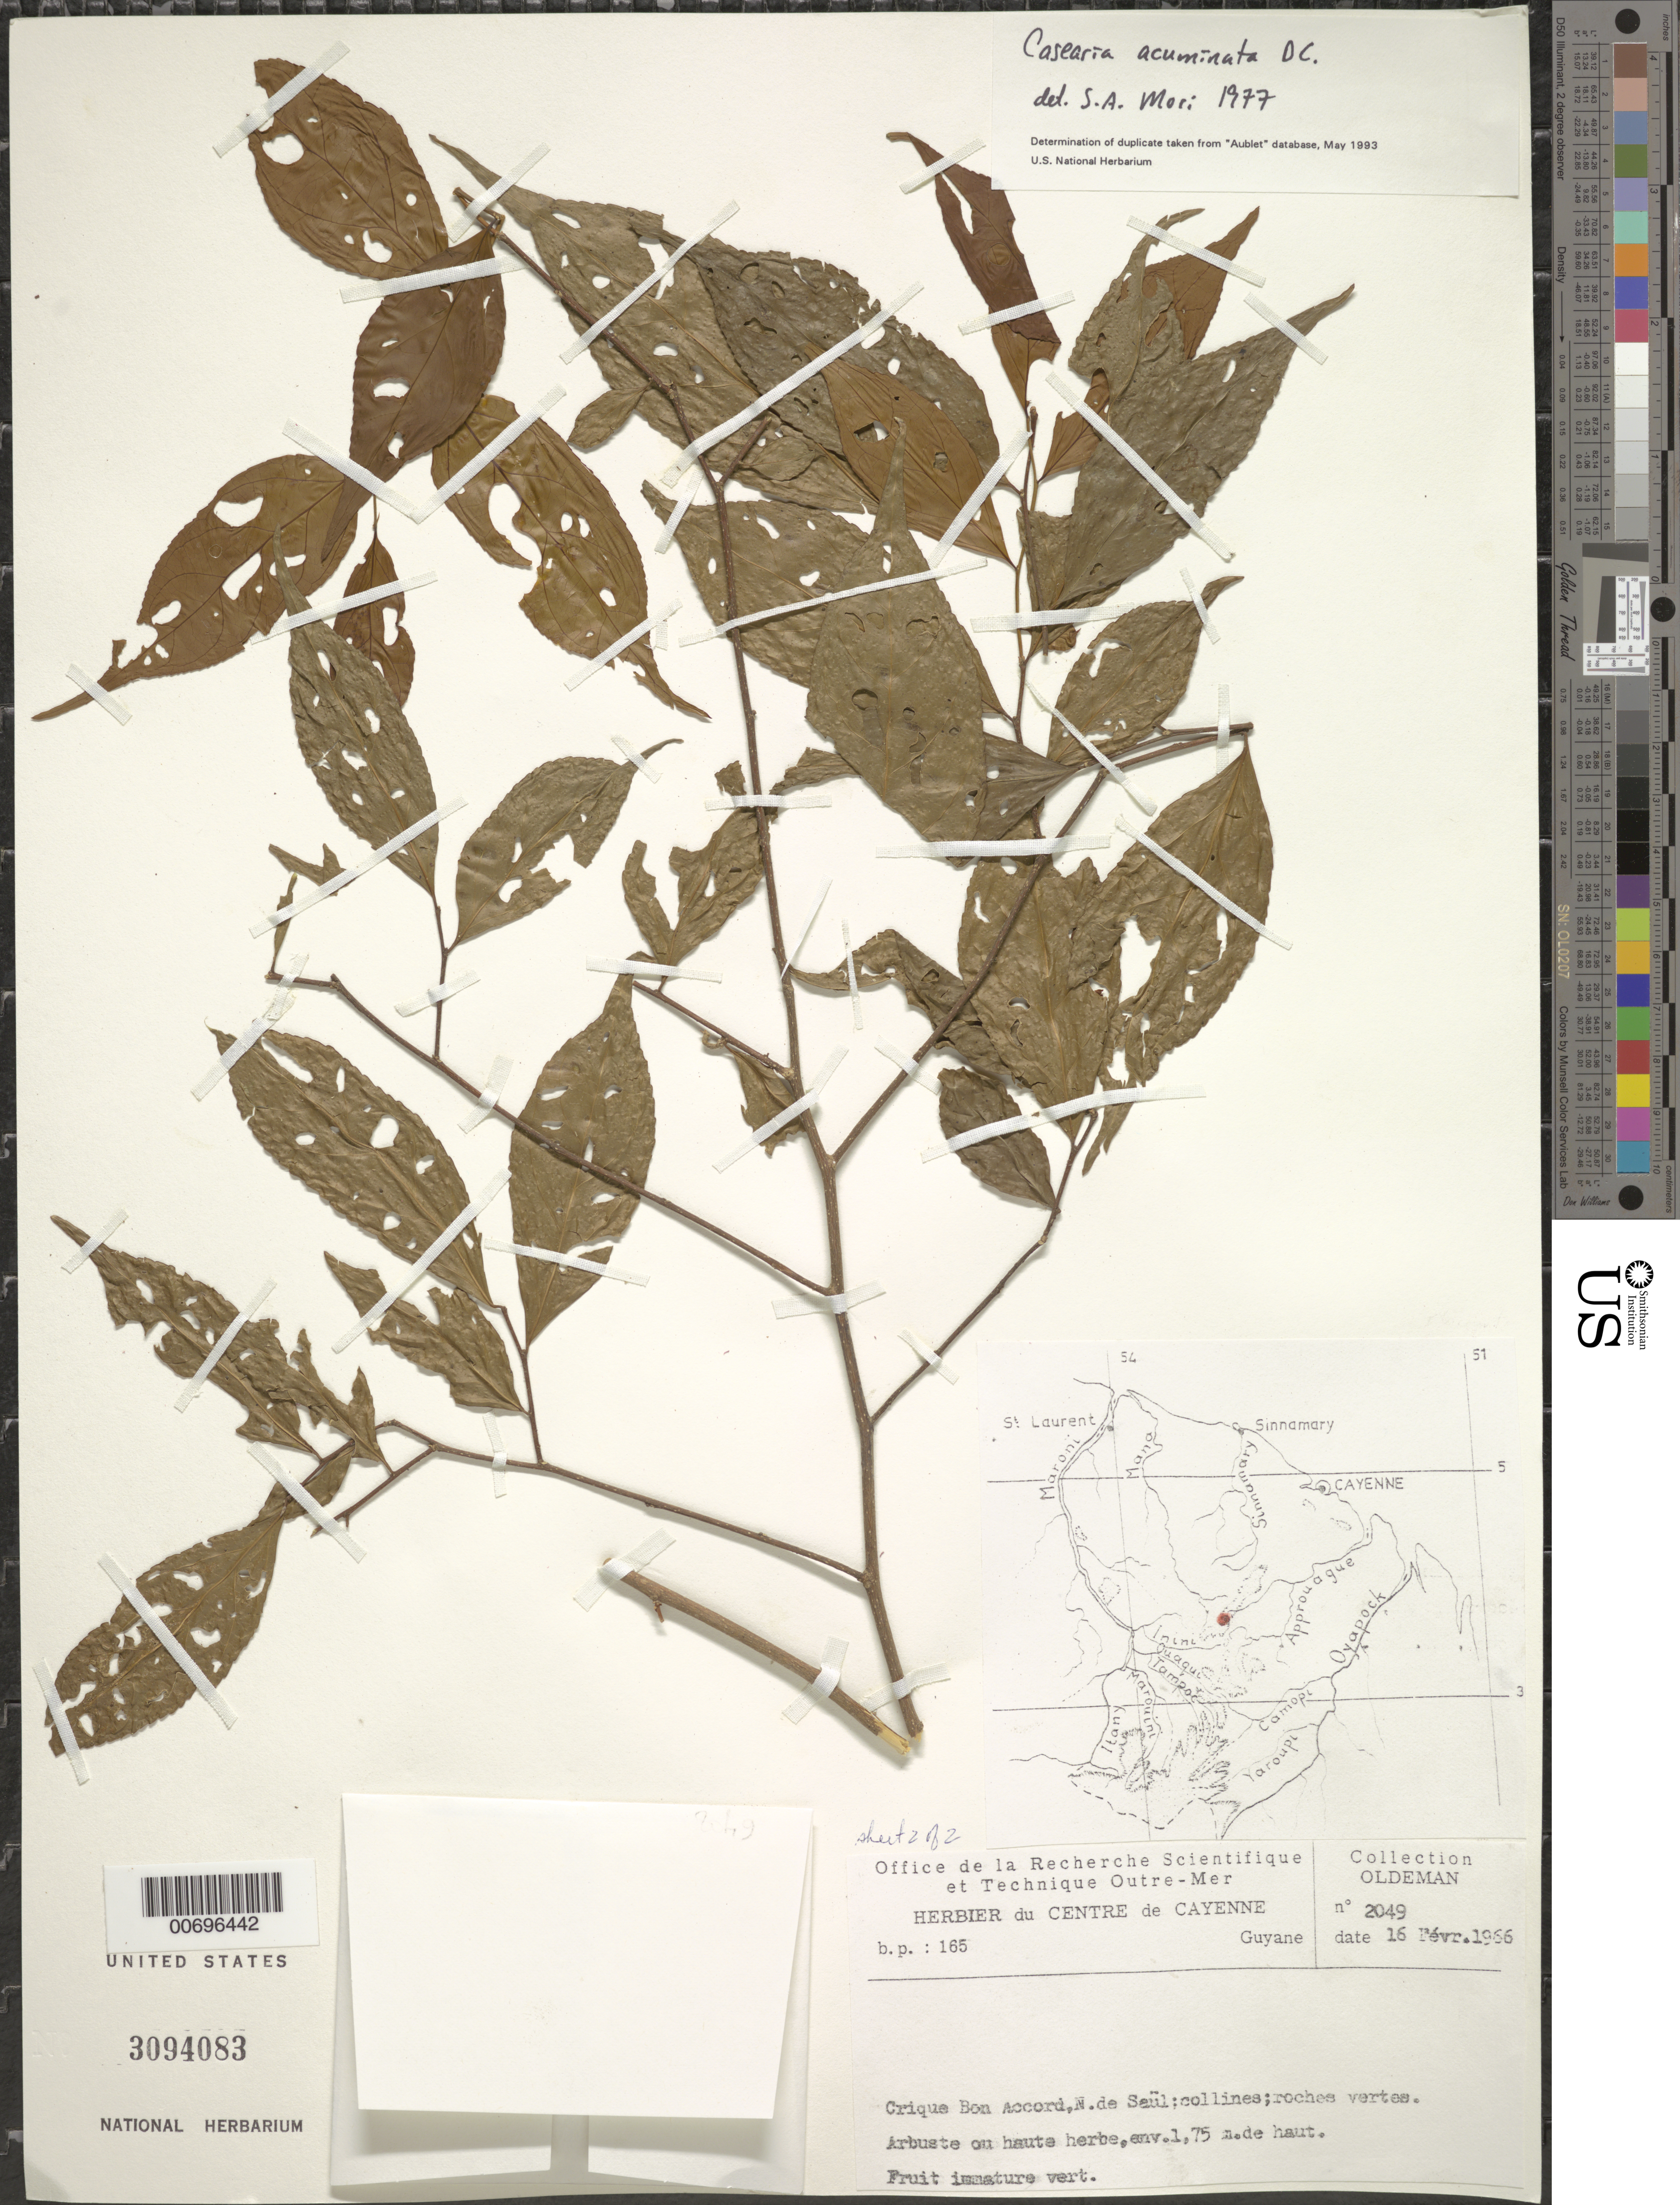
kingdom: Plantae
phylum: Tracheophyta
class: Magnoliopsida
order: Malpighiales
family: Salicaceae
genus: Casearia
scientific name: Casearia acuminata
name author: DC.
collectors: -- Oldeman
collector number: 2049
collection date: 1966-02-16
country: Guyana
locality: Crique Bon Accord, N. de Seül; collines; roches vertes.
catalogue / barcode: US 3094083